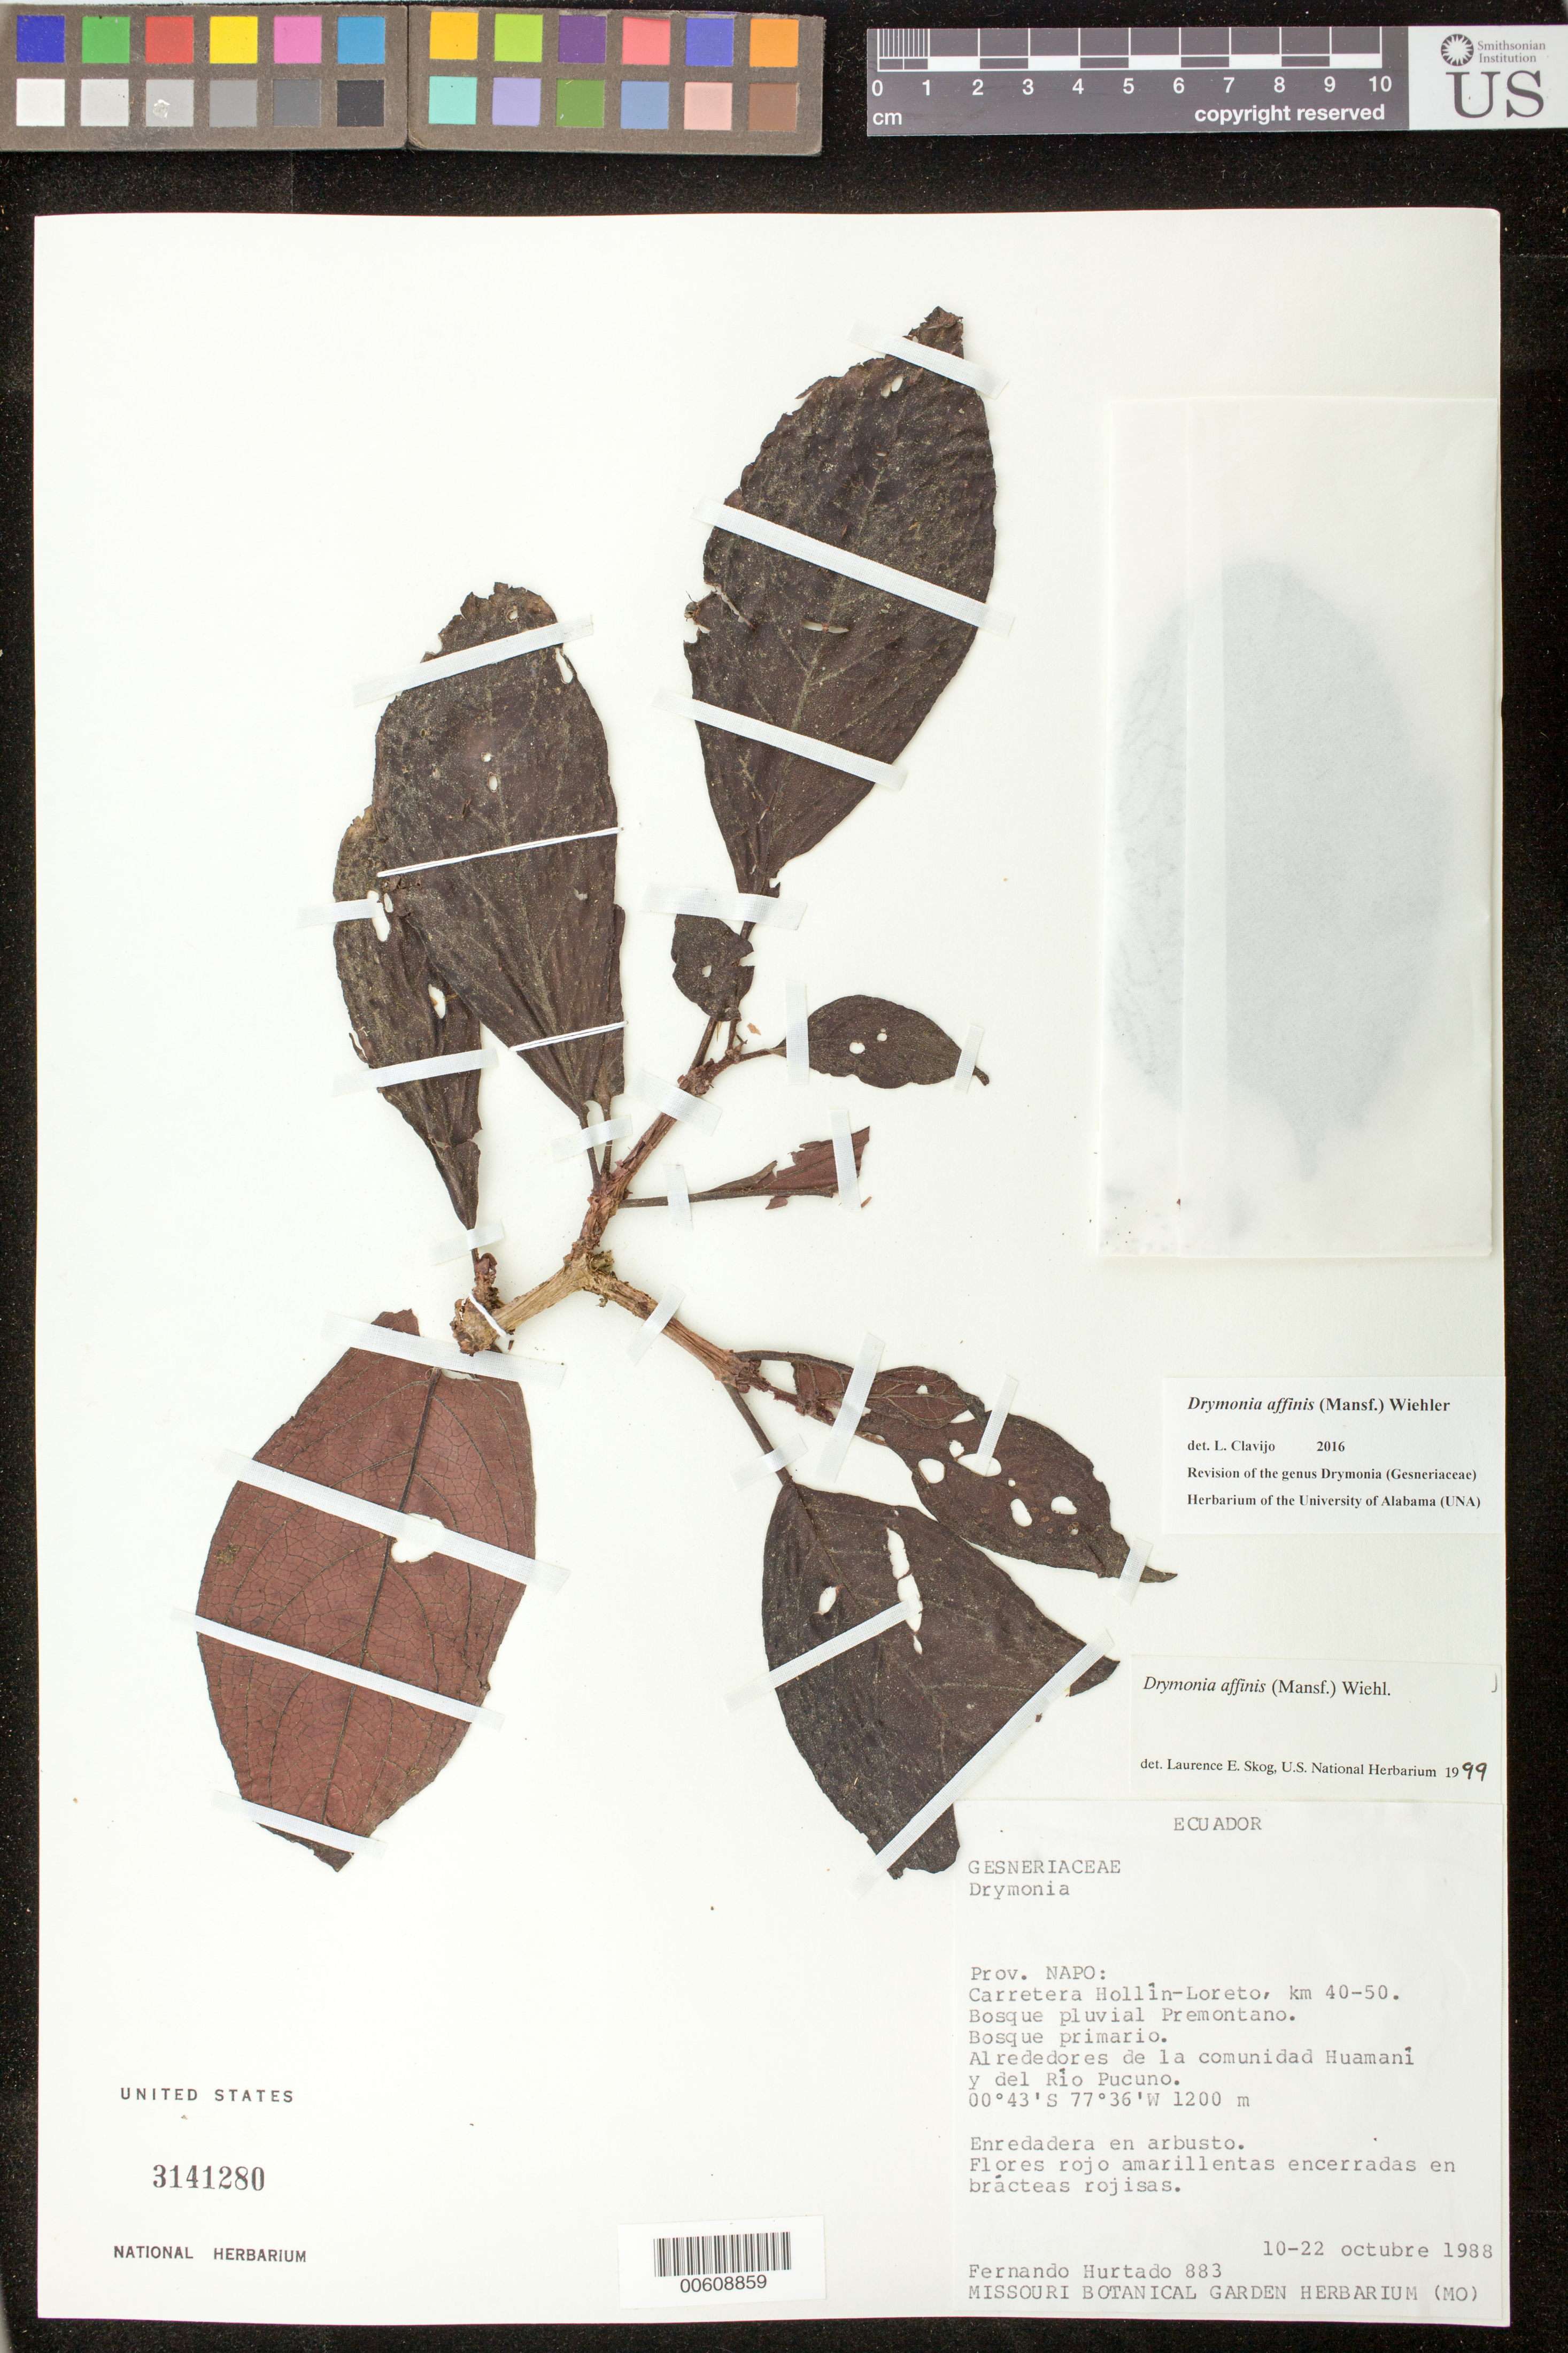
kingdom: Plantae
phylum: Tracheophyta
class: Magnoliopsida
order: Lamiales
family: Gesneriaceae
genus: Drymonia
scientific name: Drymonia affinis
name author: (Mansf.) Wiehler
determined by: Skog, Laurence E.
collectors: F. Hurtado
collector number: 883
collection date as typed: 10-22 Oct 1988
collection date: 1988-10-10/1988-10-22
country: Ecuador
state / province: Napo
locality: Carretera Hollín - Loreto, km 40-50; alrededores de la comunidad Huamaní y del Río Pucuno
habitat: Bosque pluvial premontano; bosque primario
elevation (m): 1200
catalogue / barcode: US 3141280